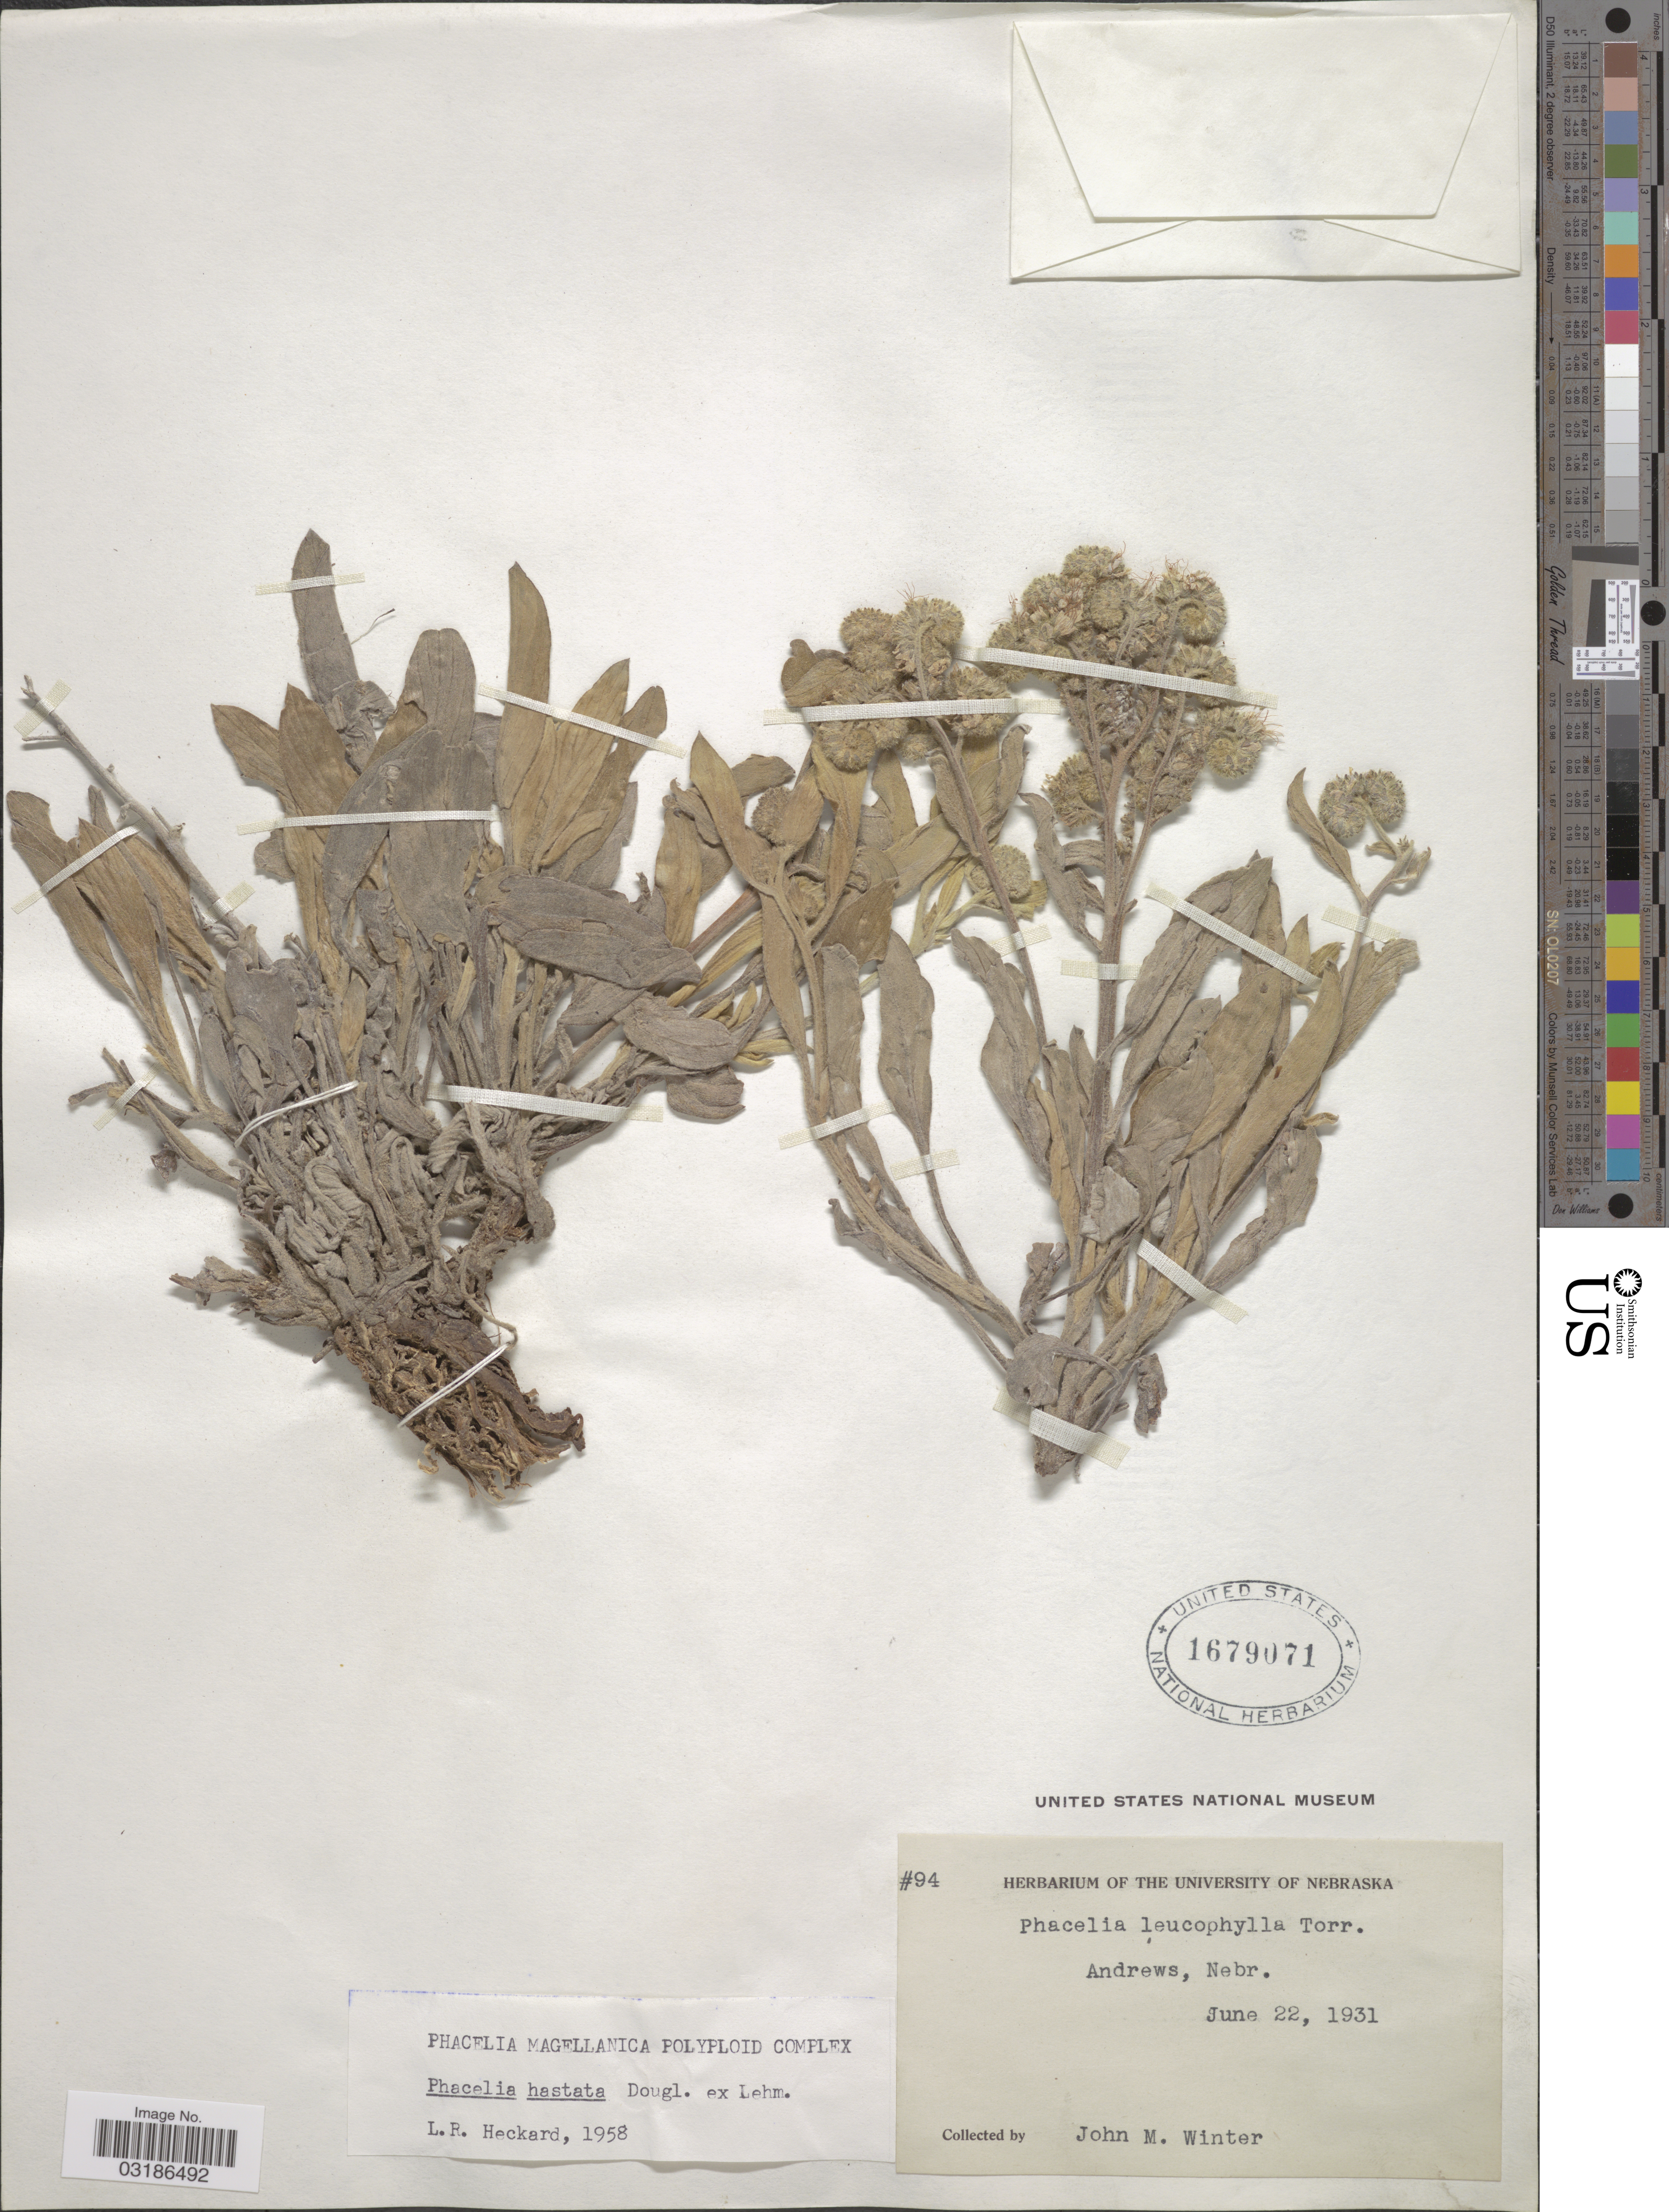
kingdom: Plantae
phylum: Tracheophyta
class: Magnoliopsida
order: Boraginales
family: Hydrophyllaceae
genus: Phacelia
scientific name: Phacelia hastata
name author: Douglas ex Lehm.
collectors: J. M. Winter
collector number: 94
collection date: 1931-06-22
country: United States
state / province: Nebraska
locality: Andrews, Nebr.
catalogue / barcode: US 1679071